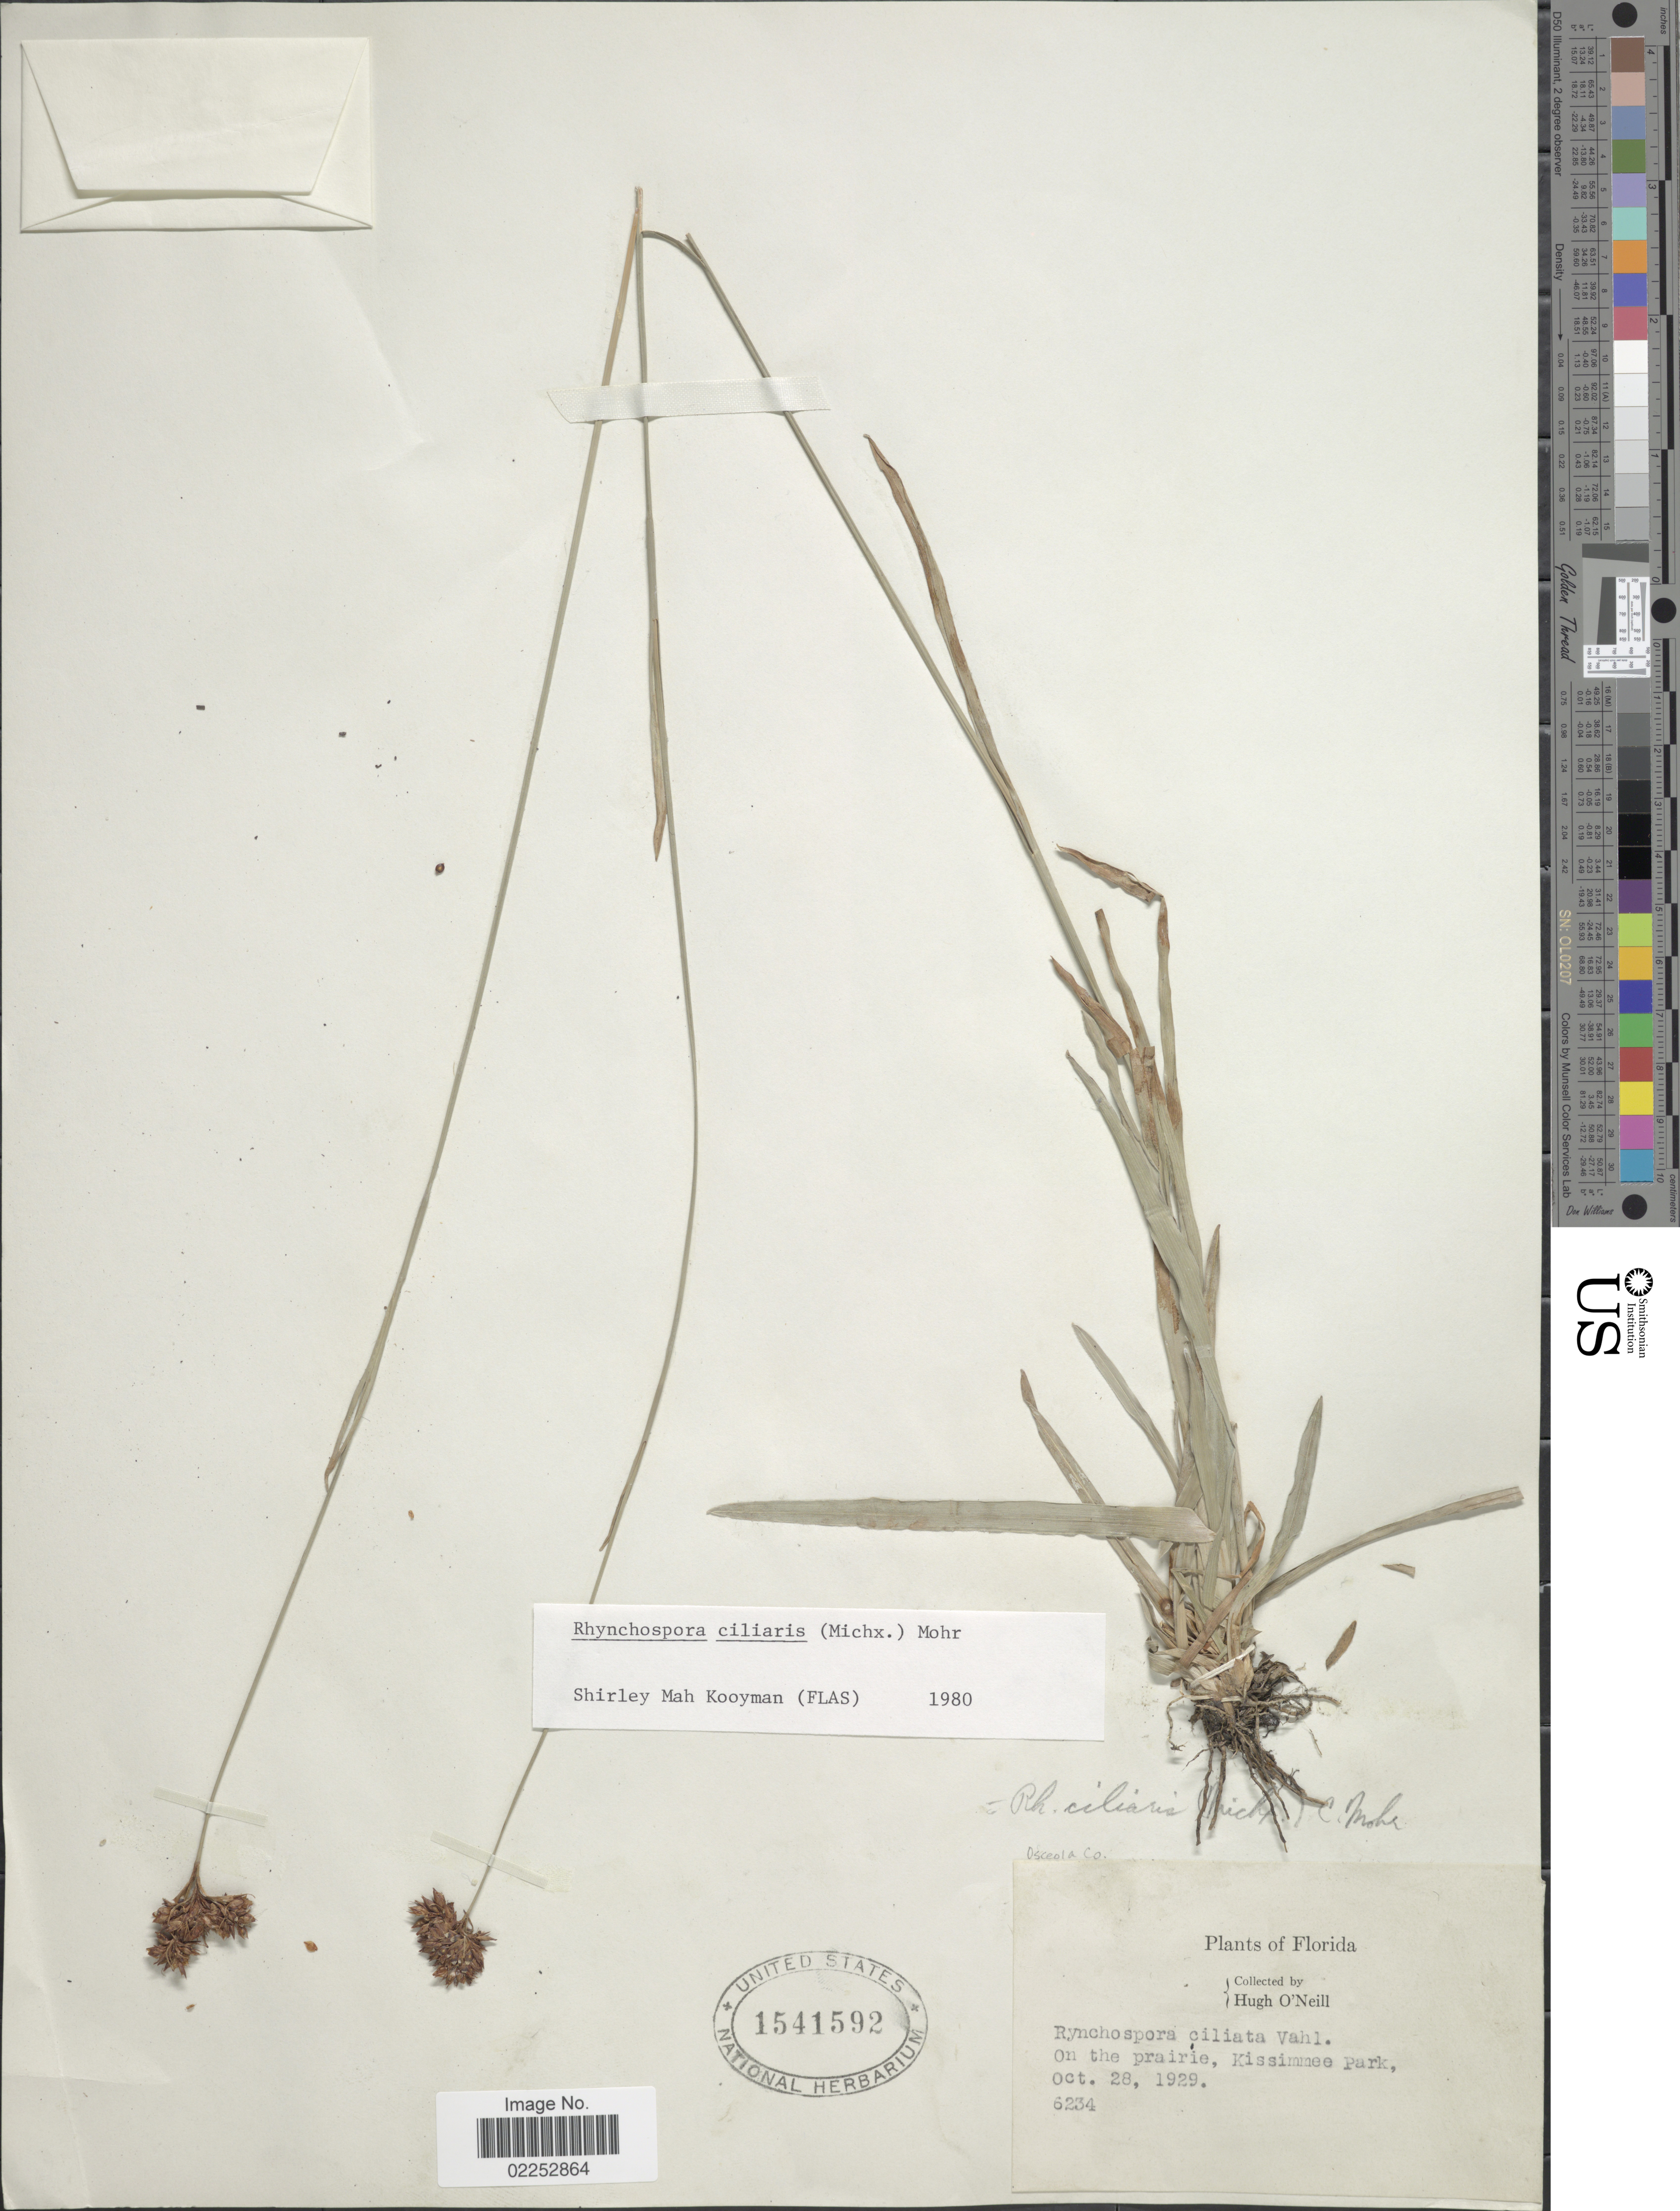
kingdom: Plantae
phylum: Tracheophyta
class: Liliopsida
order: Poales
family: Cyperaceae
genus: Rhynchospora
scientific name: Rhynchospora ciliaris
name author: (Michx.) C. Mohr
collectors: H. O'Neill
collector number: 6234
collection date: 1929-10-29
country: United States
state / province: Florida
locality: Kissimmee Park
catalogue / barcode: US 1541592